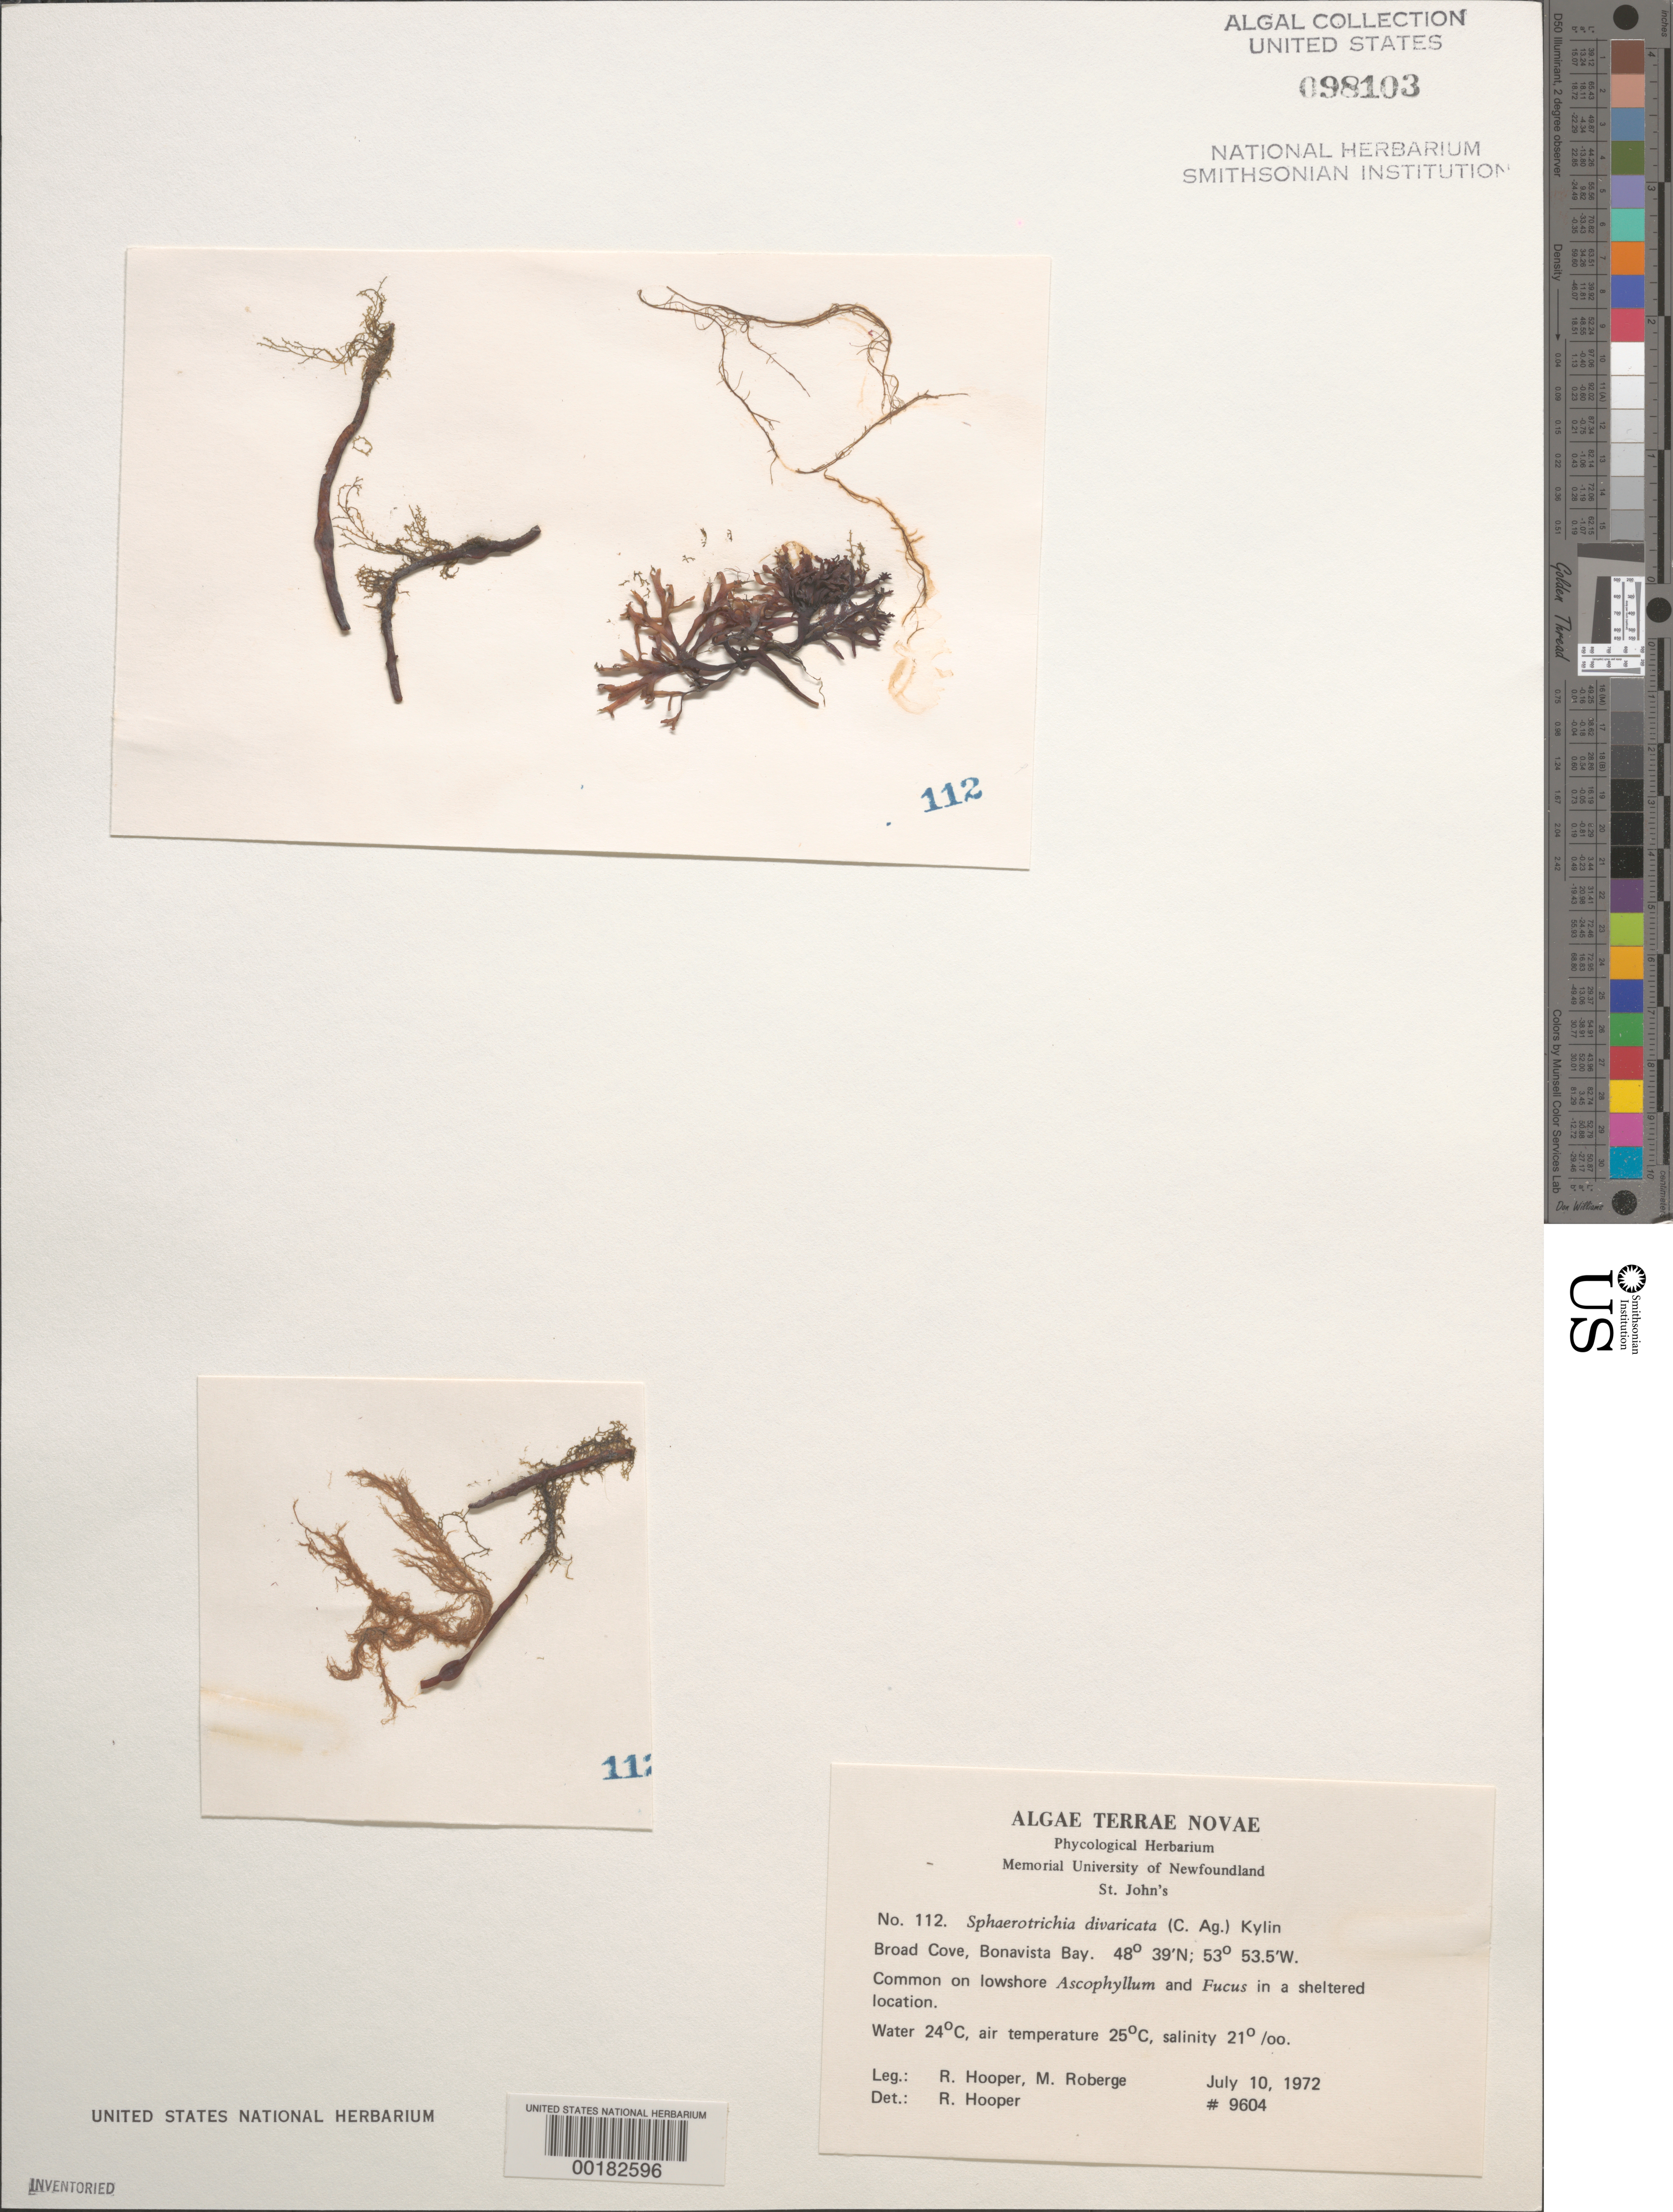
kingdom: Chromista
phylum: Ochrophyta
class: Phaeophyceae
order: Ectocarpales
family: Chordariaceae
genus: Sphaerotrichia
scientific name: Sphaerotrichia divaricata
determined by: Hooper, R. G.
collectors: R. G. Hooper & M. Roberge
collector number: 9604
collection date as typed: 10 Jul 1972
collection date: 1972-07-10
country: Canada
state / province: Newfoundland and Labrador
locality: Broad Cove, Bonavista Bay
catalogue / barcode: US 98103